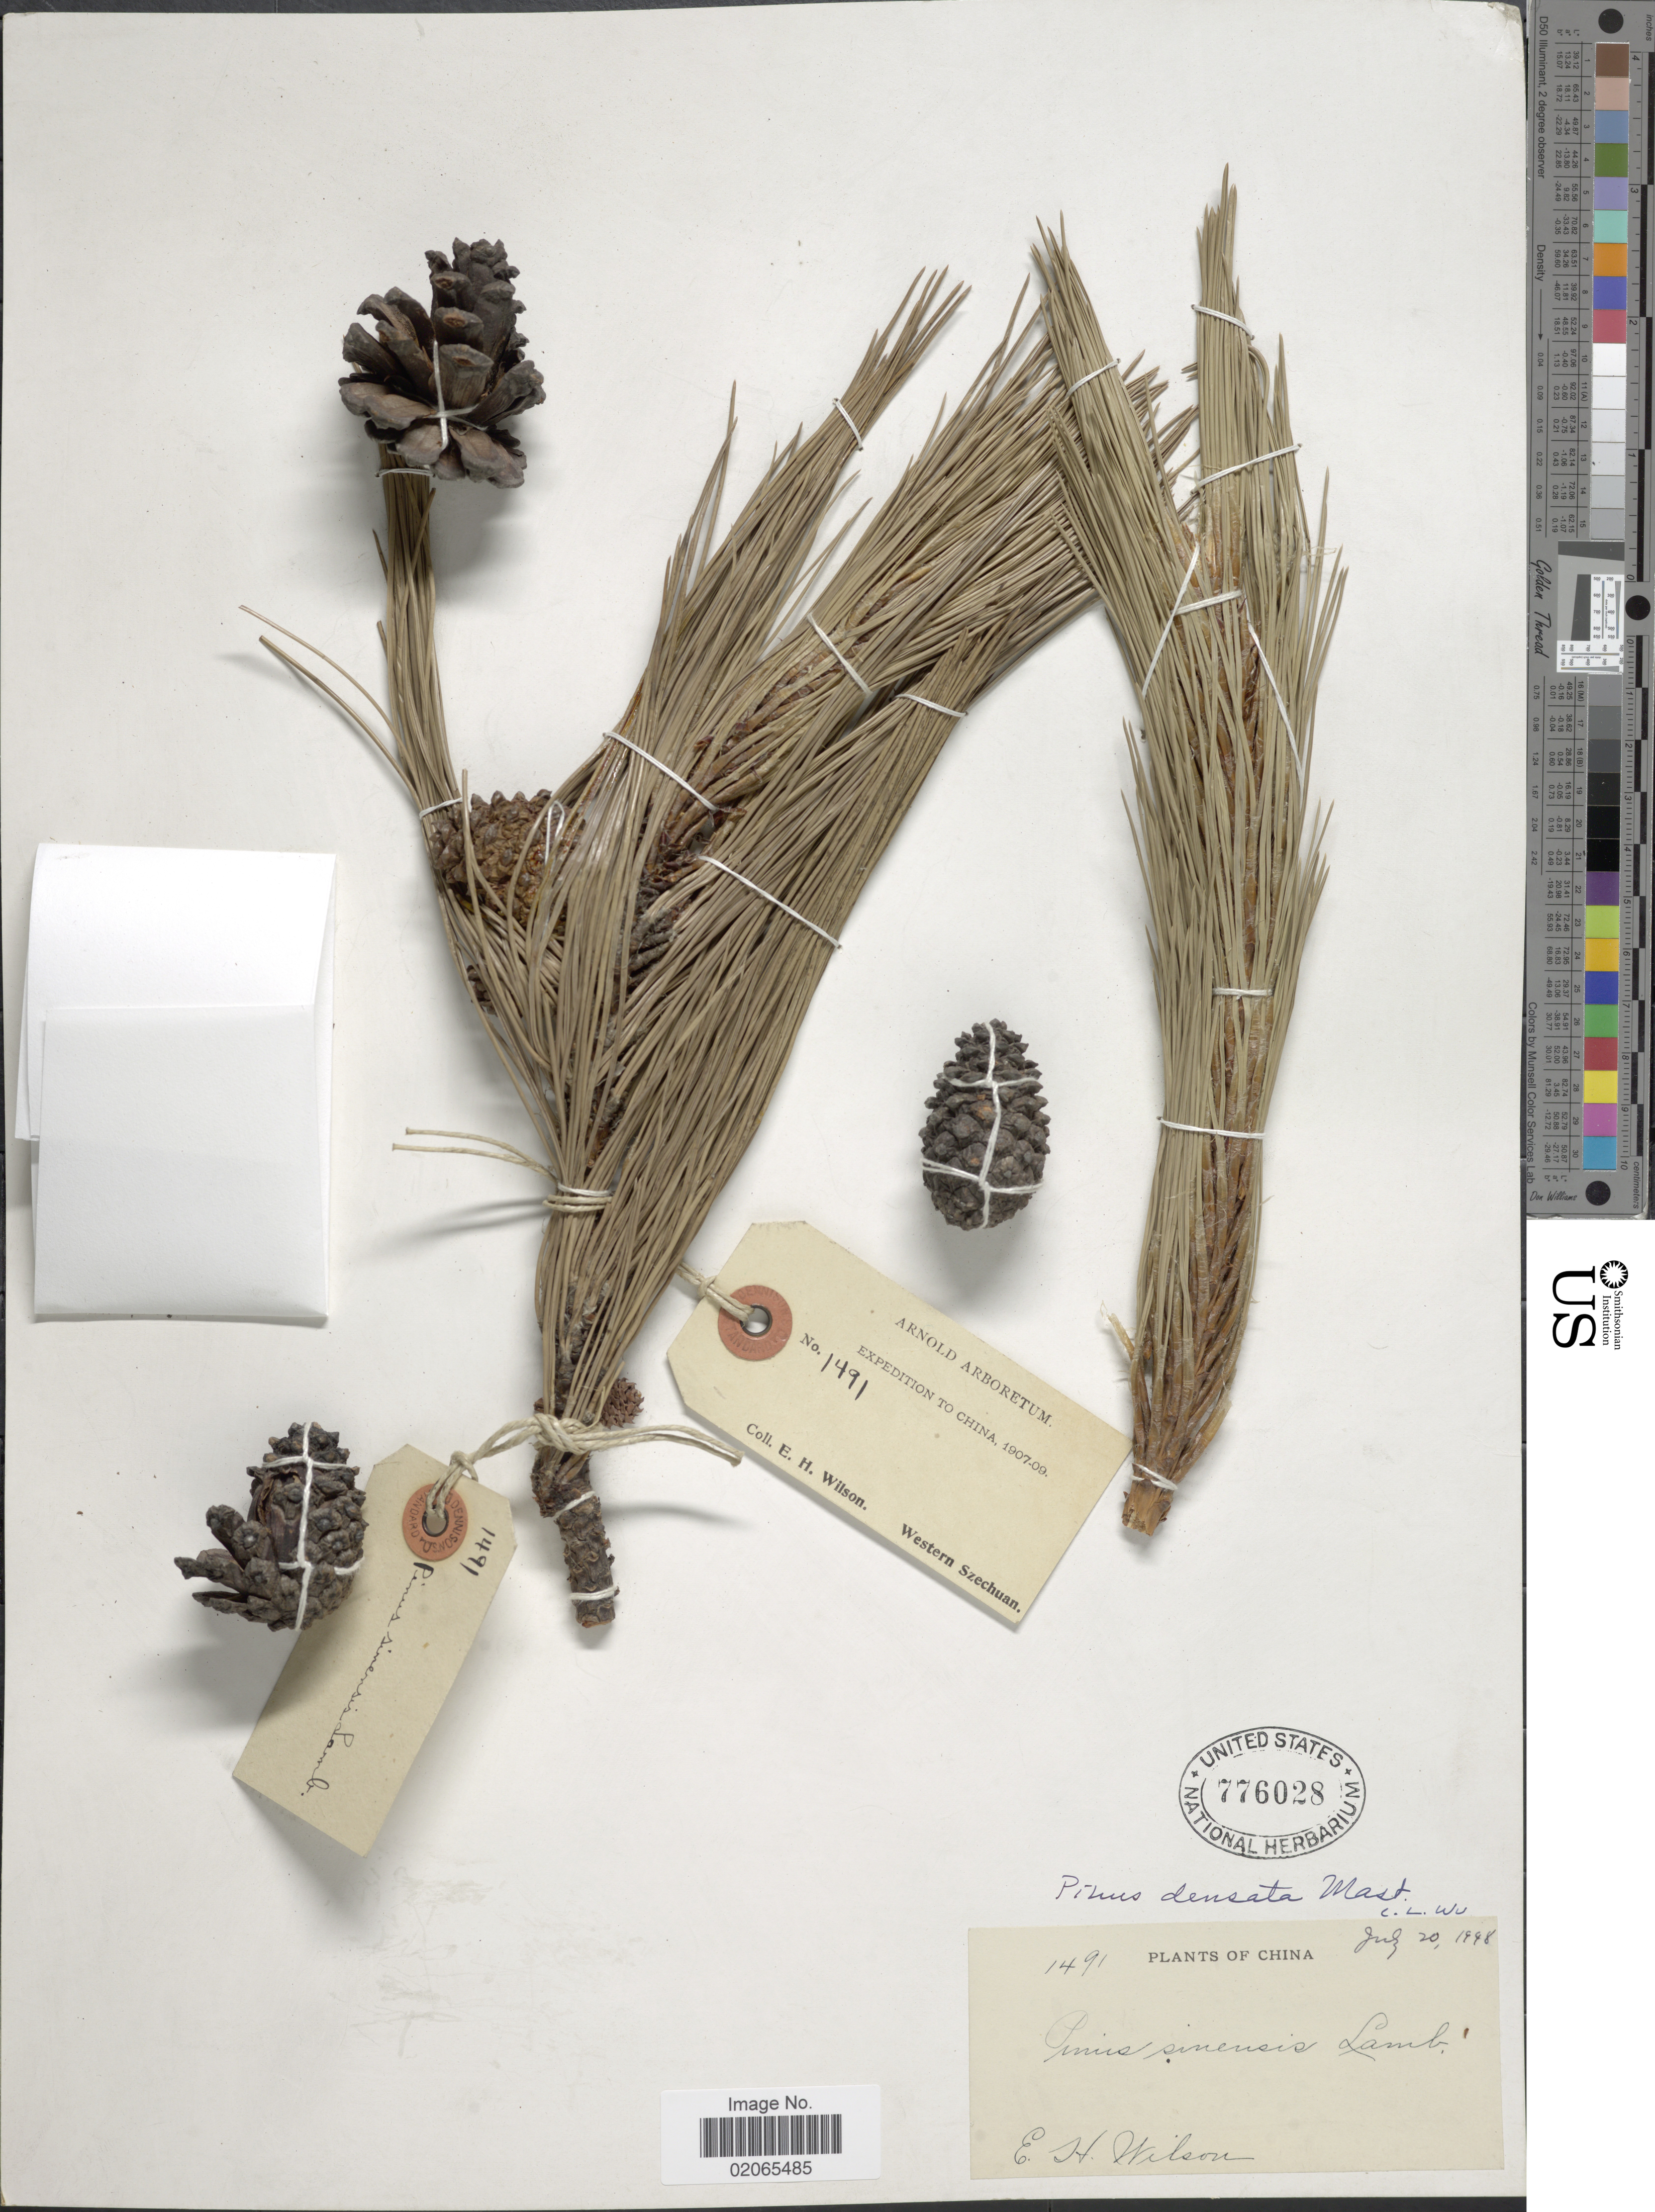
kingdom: Plantae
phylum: Tracheophyta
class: Pinopsida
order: Pinales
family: Pinaceae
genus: Pinus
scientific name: Pinus densata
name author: Mast.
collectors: E. Wilson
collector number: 1491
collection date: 1907/1909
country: China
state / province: Sichuan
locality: Western Szechuan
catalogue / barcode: US 776028